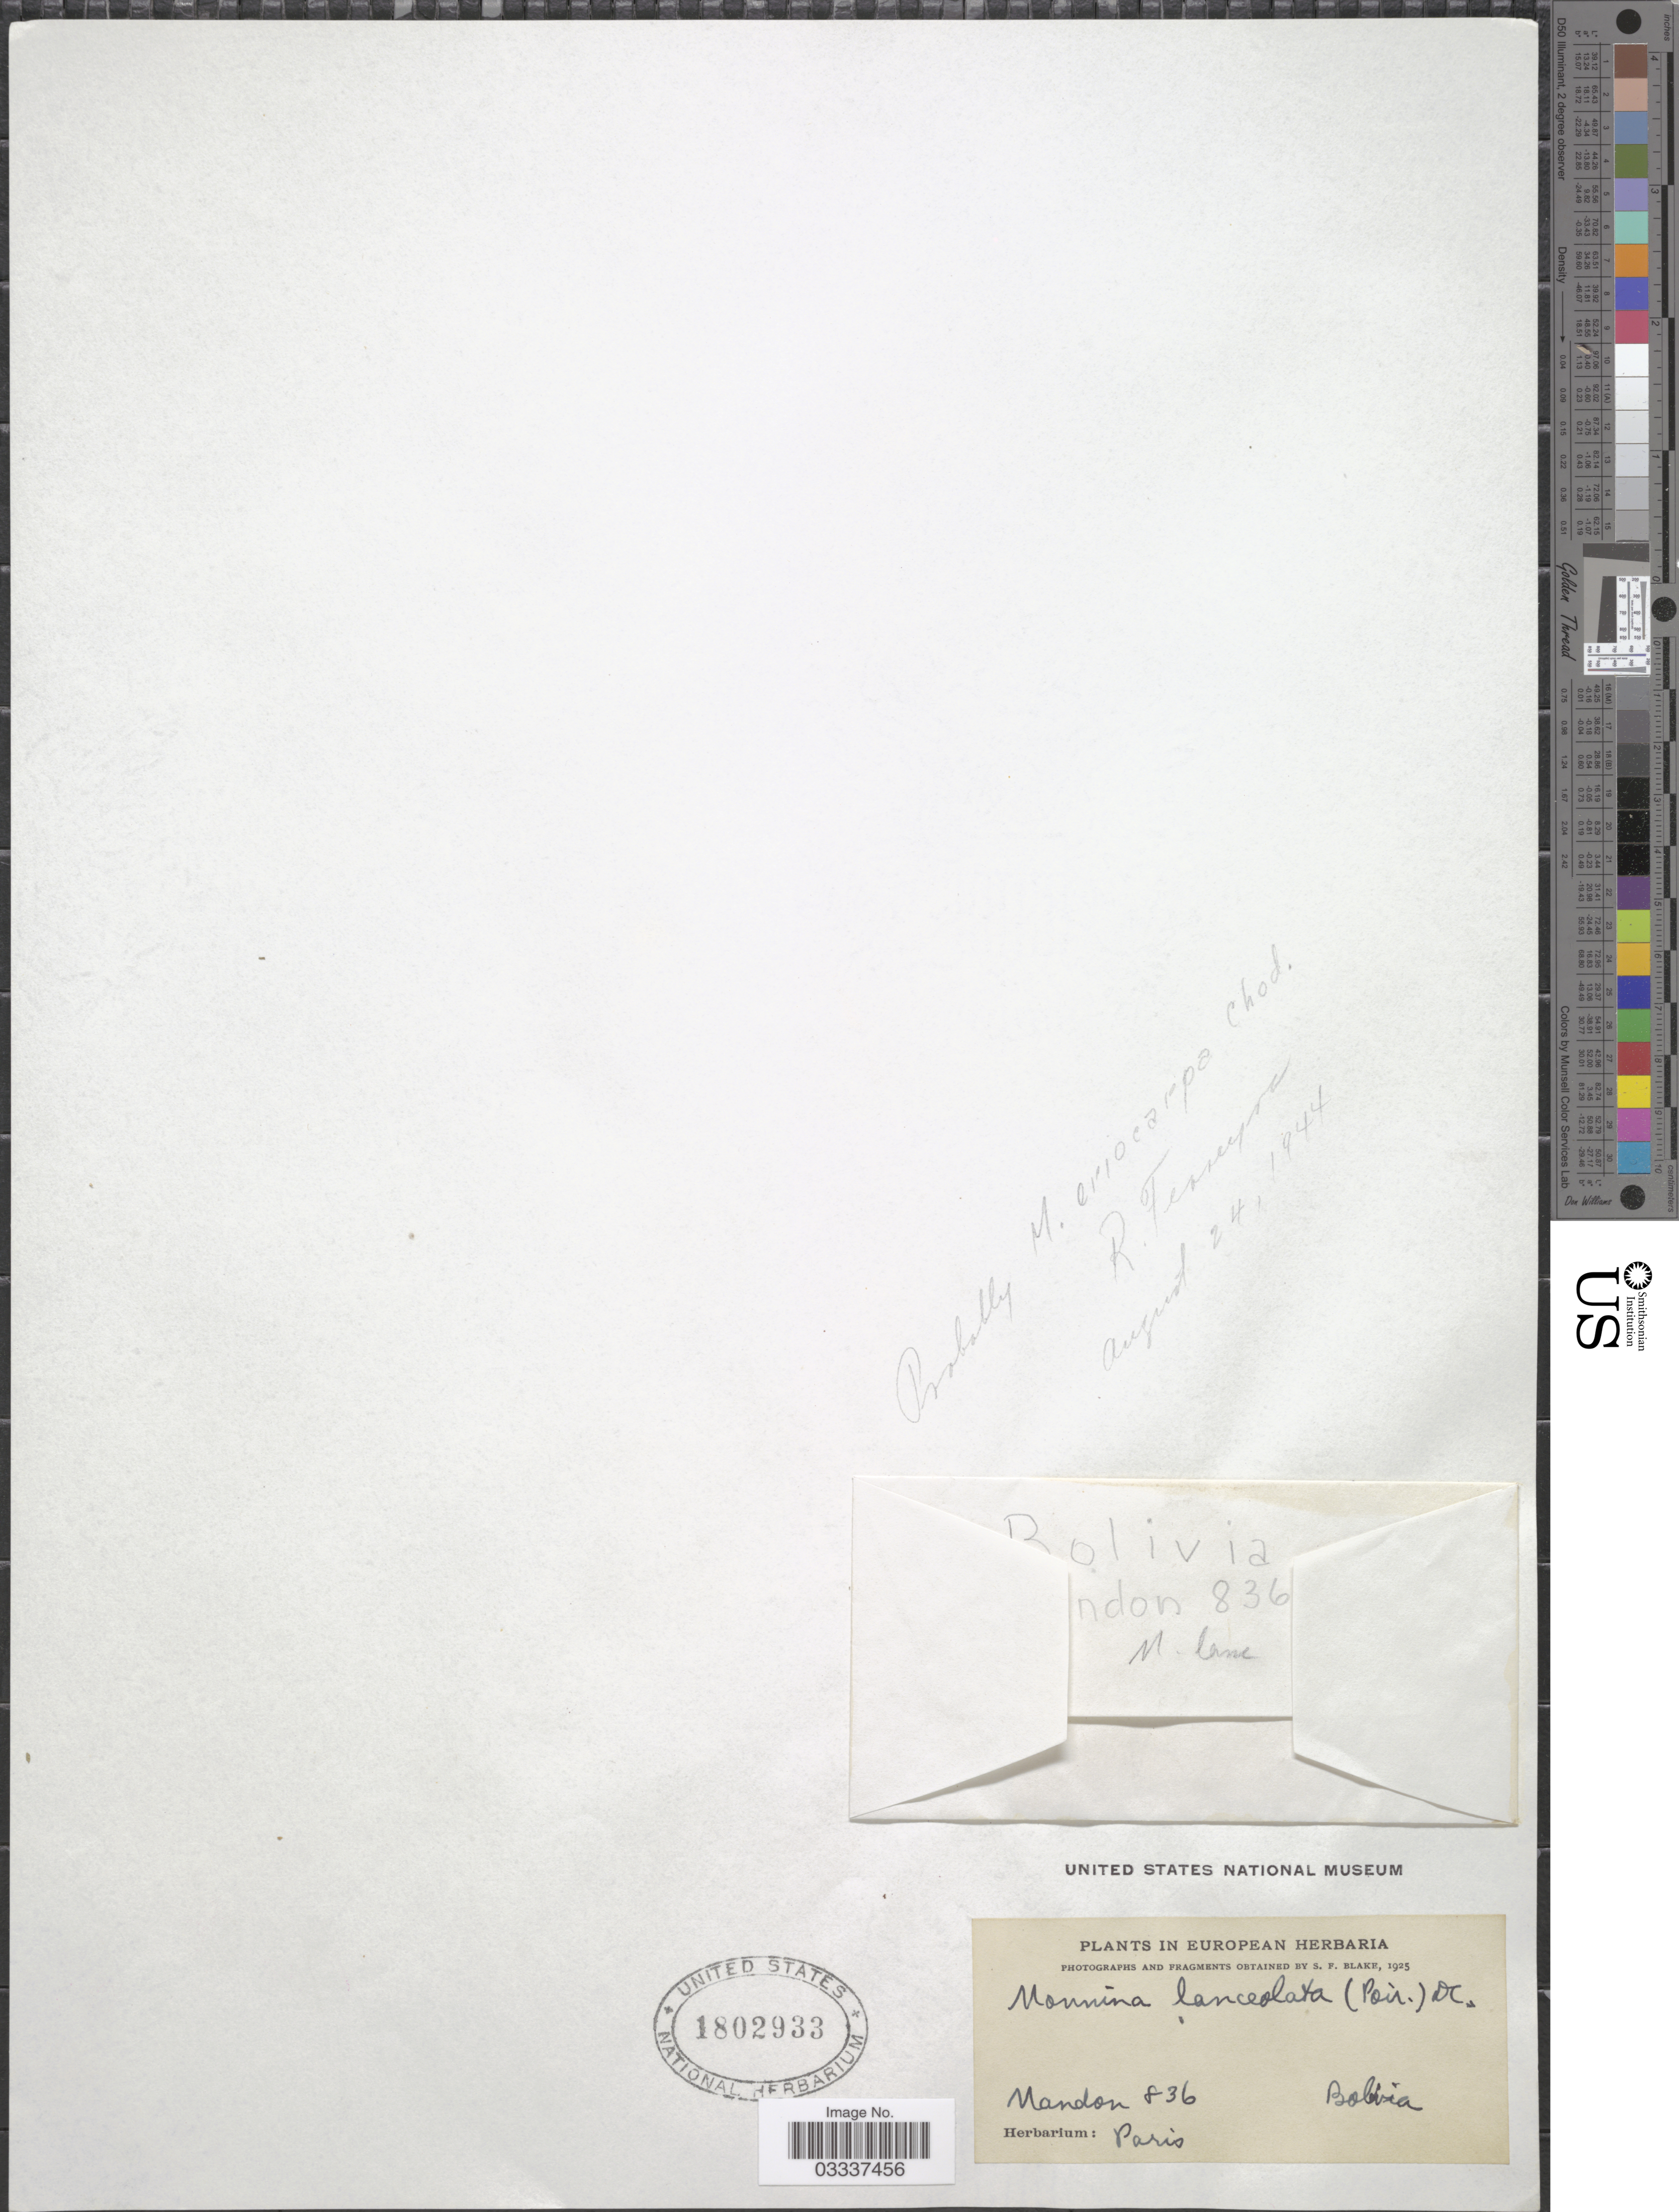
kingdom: Plantae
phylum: Tracheophyta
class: Magnoliopsida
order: Fabales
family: Polygalaceae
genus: Monnina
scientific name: Monnina erioclada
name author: Gand.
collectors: Mandon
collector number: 836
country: Bolivia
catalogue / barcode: US 1802933